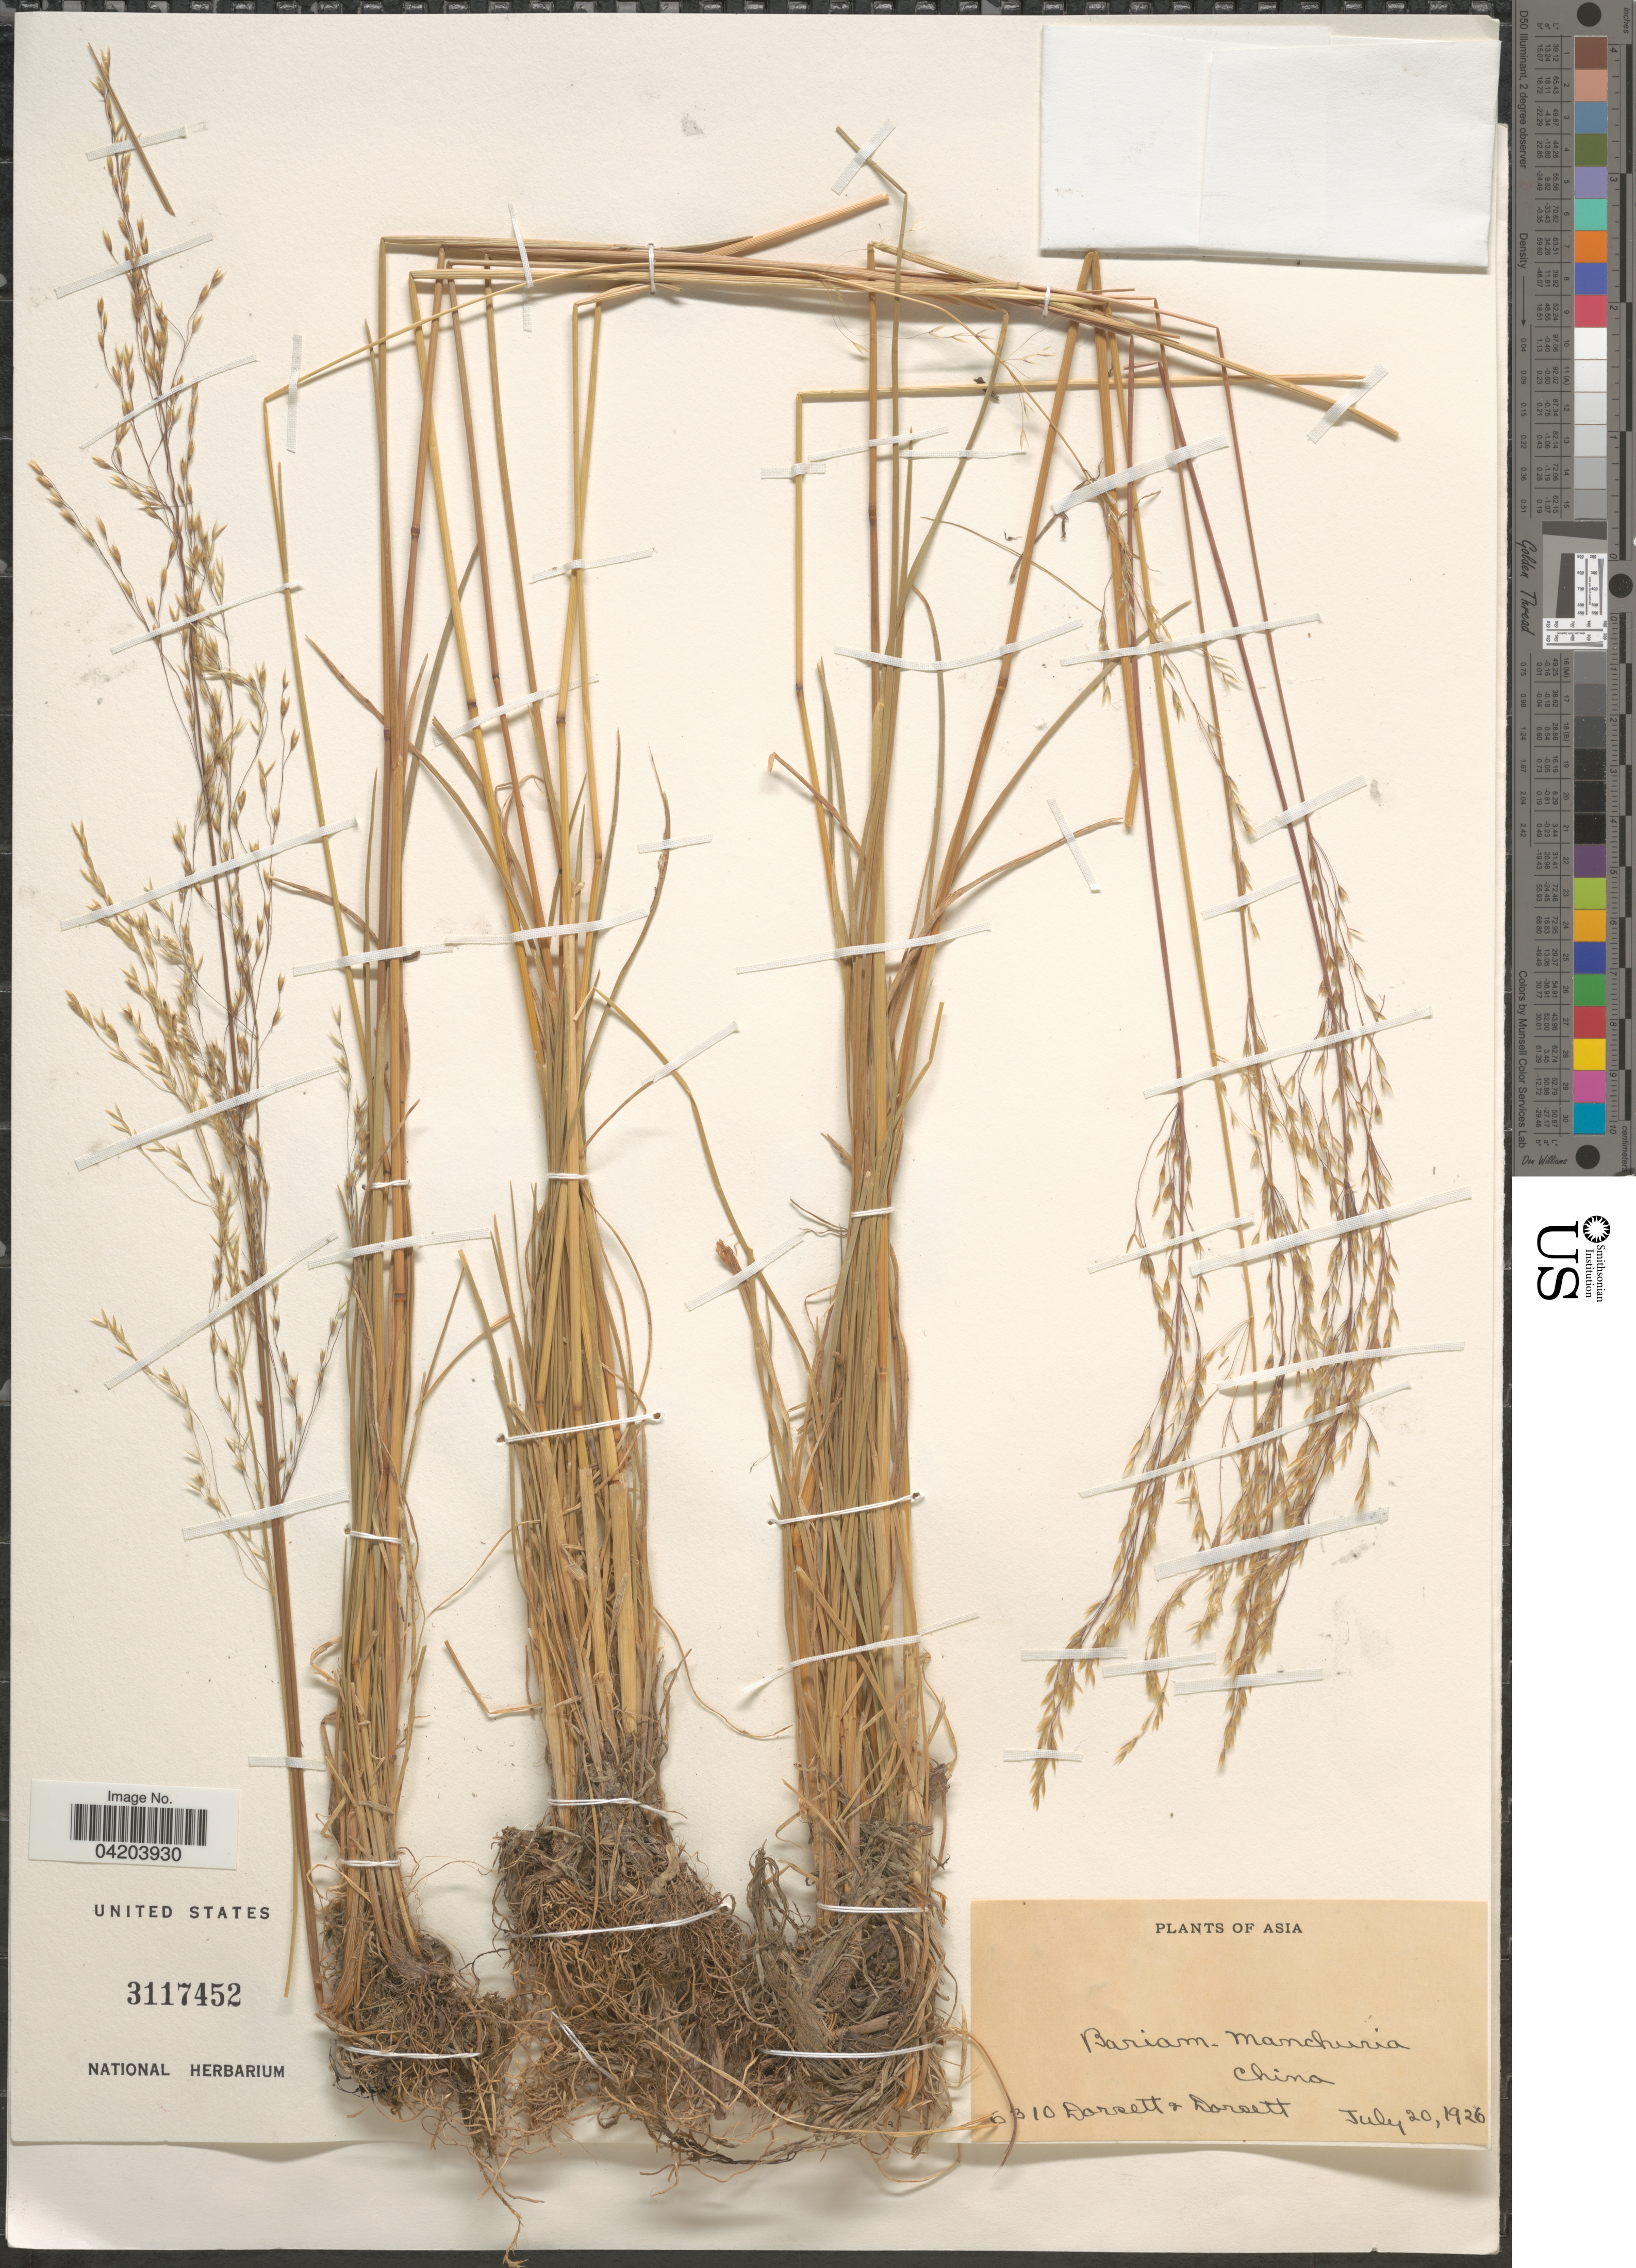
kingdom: Plantae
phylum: Tracheophyta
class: Liliopsida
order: Poales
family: Poaceae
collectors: -- Dorsett & -- Dorsett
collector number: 6310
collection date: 1926-07-20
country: China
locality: Bariam- Manchuria.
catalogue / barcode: US 3117452